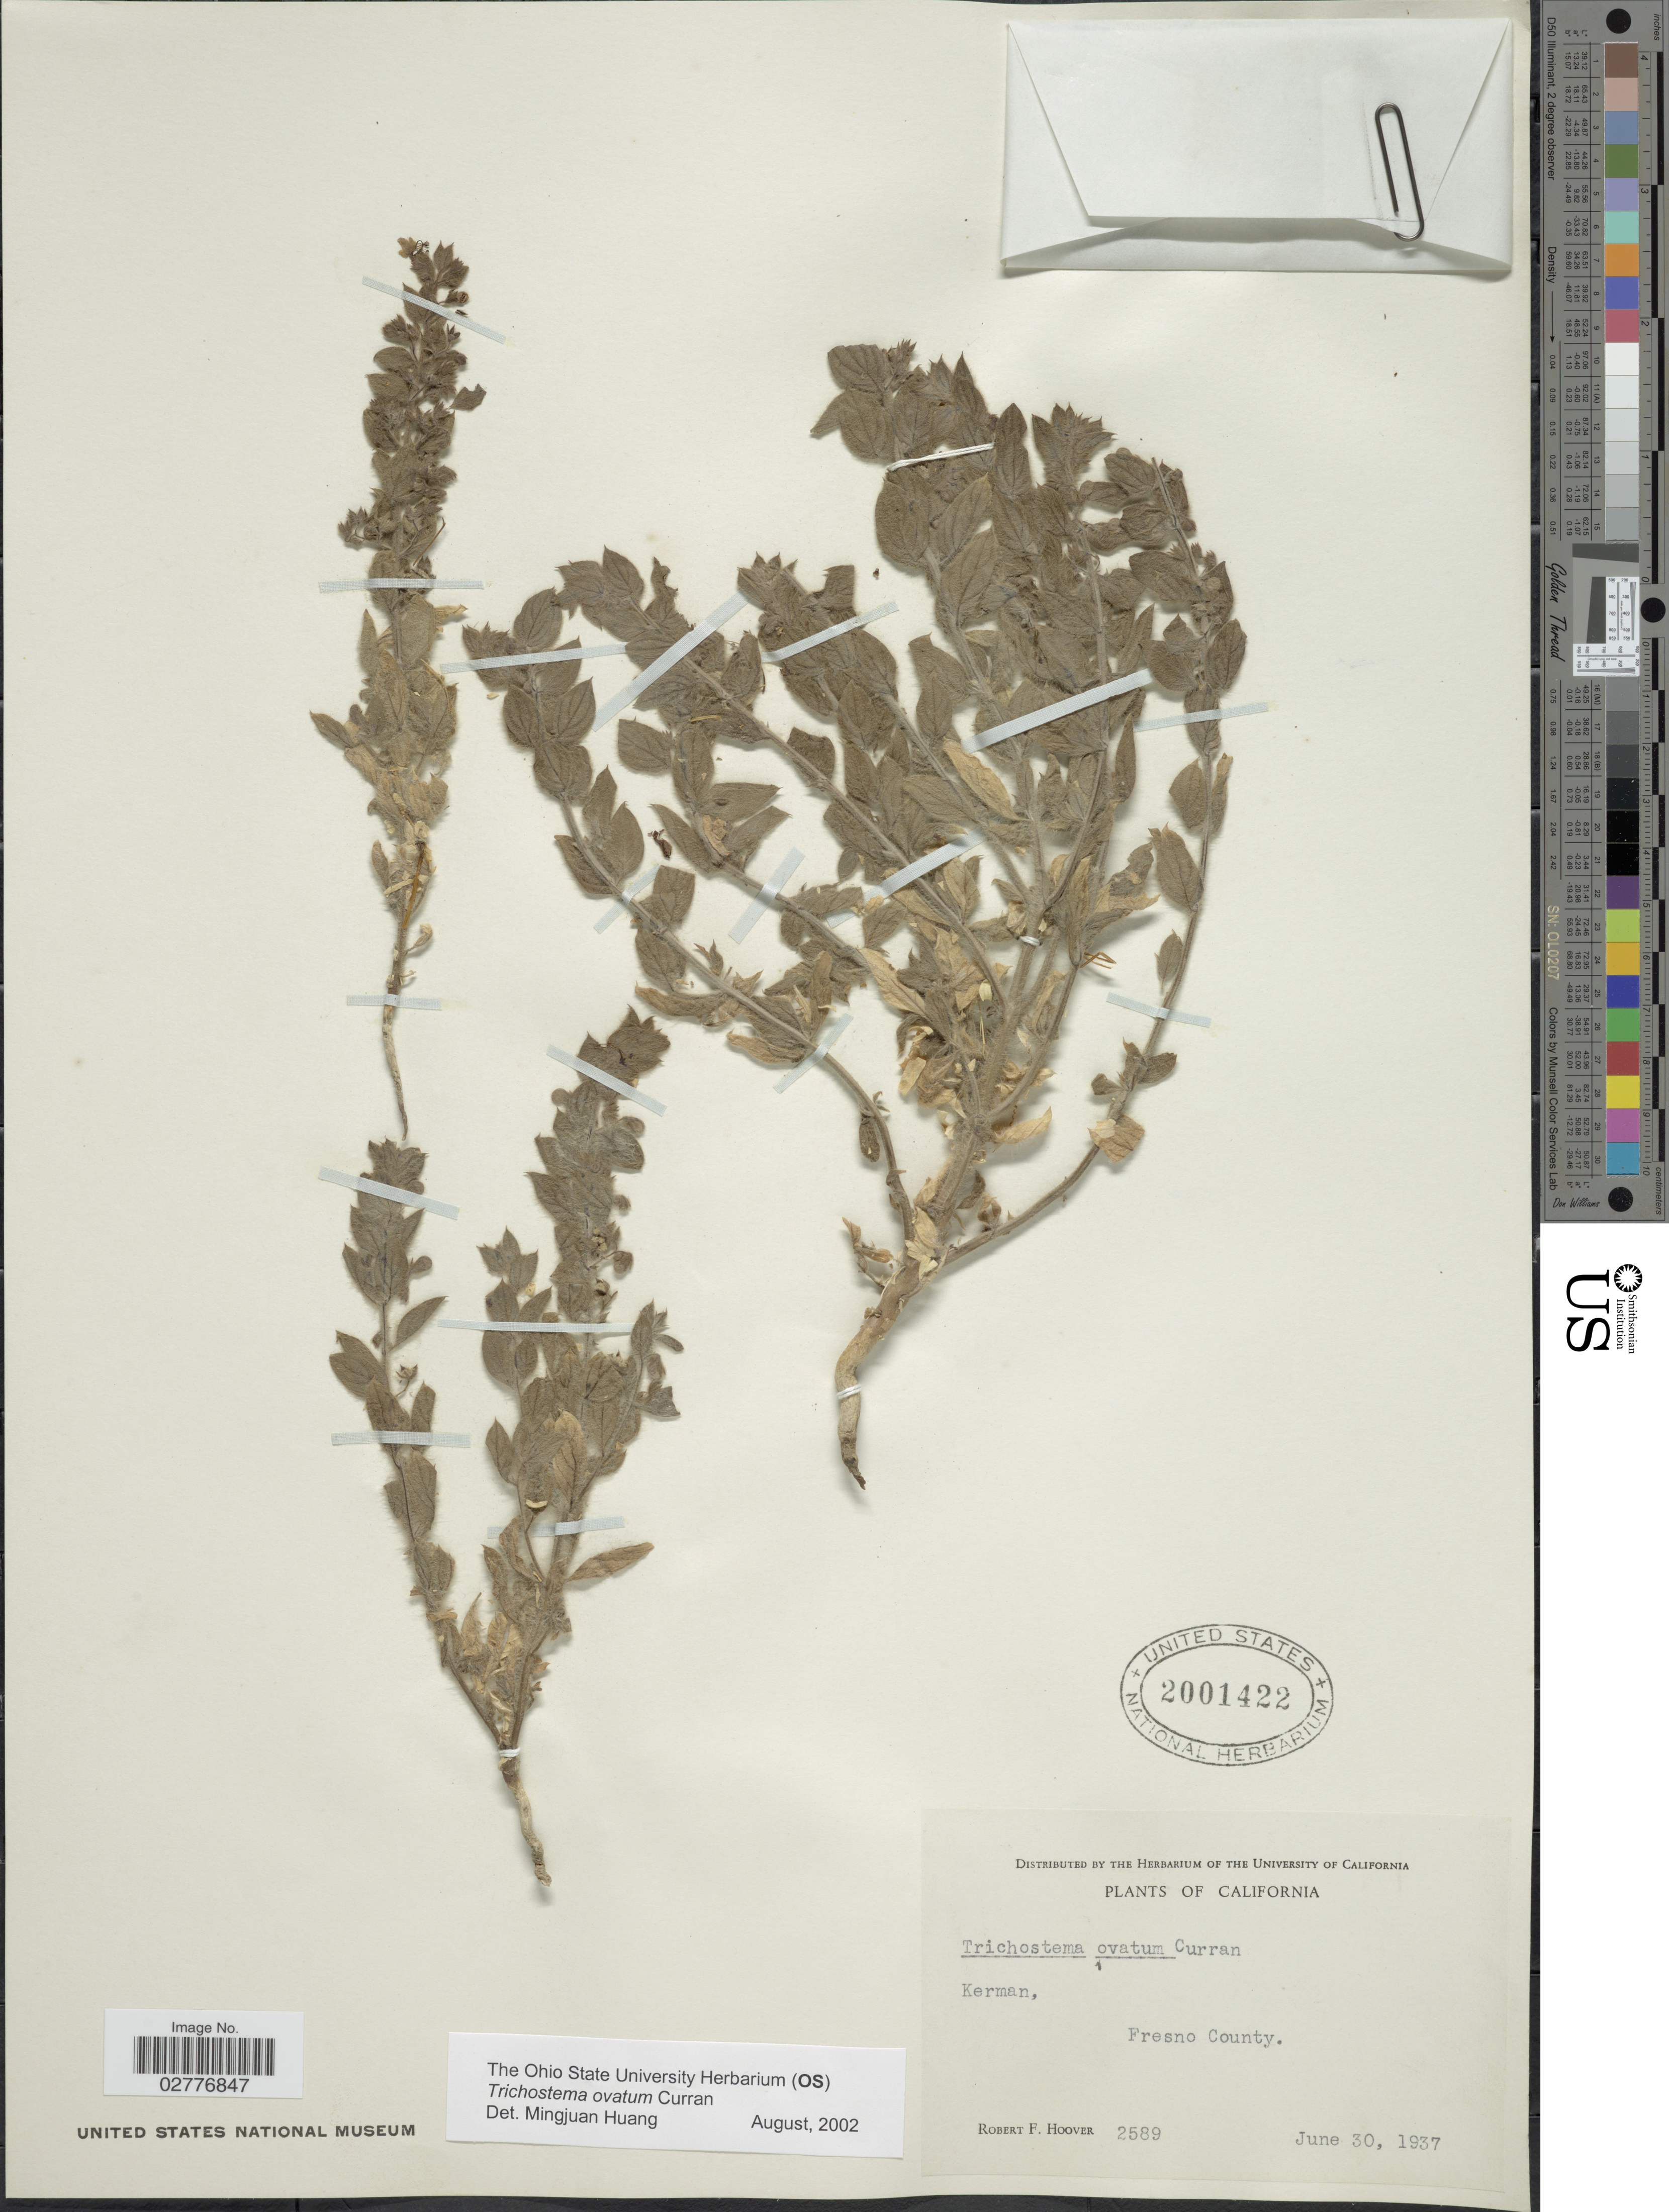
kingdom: Plantae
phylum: Tracheophyta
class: Magnoliopsida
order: Lamiales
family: Lamiaceae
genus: Trichostema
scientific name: Trichostema ovatum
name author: Curran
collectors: R. F. Hoover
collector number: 2589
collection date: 1937-06-30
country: United States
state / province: California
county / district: Fresno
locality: Kerman, Fresno County.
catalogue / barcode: US 2001422